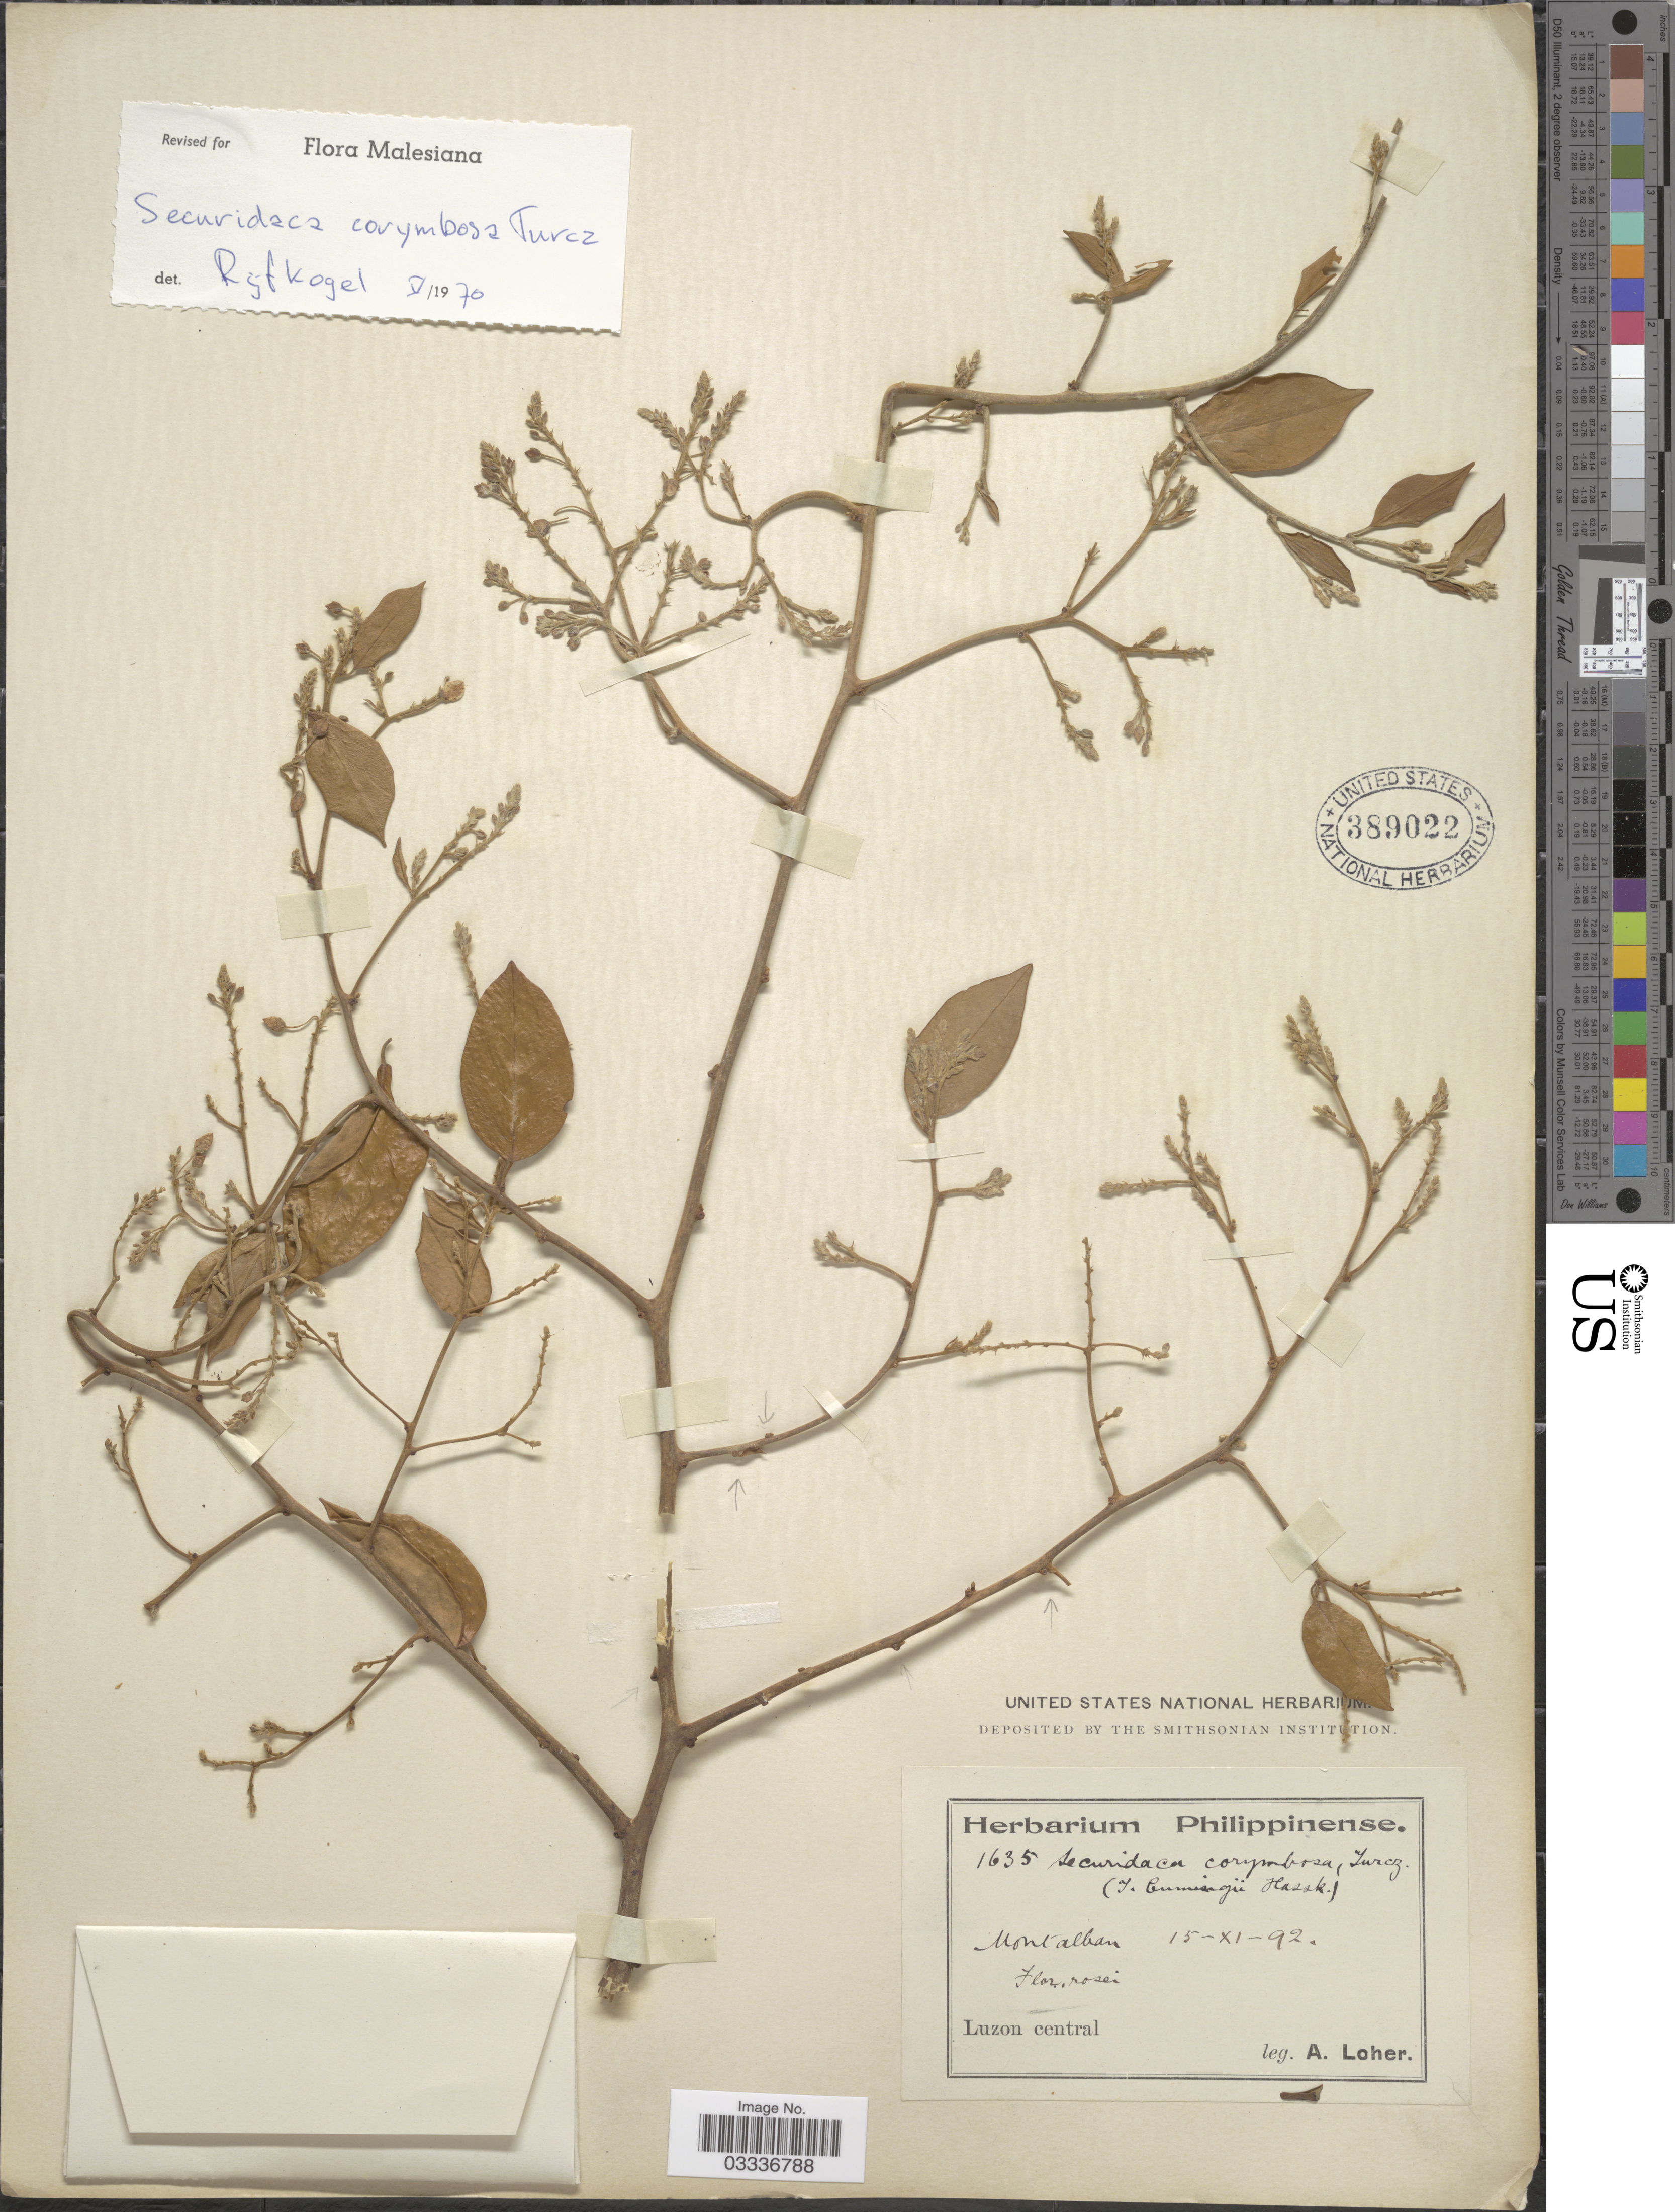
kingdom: Plantae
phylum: Tracheophyta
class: Magnoliopsida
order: Fabales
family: Polygalaceae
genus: Securidaca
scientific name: Securidaca corymbosa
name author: Turcz.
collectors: A. Loher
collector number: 1635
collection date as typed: Transcribed d/m/y: 15/11/92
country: Philippines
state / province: Central Luzon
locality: Montalban.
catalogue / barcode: US 389022